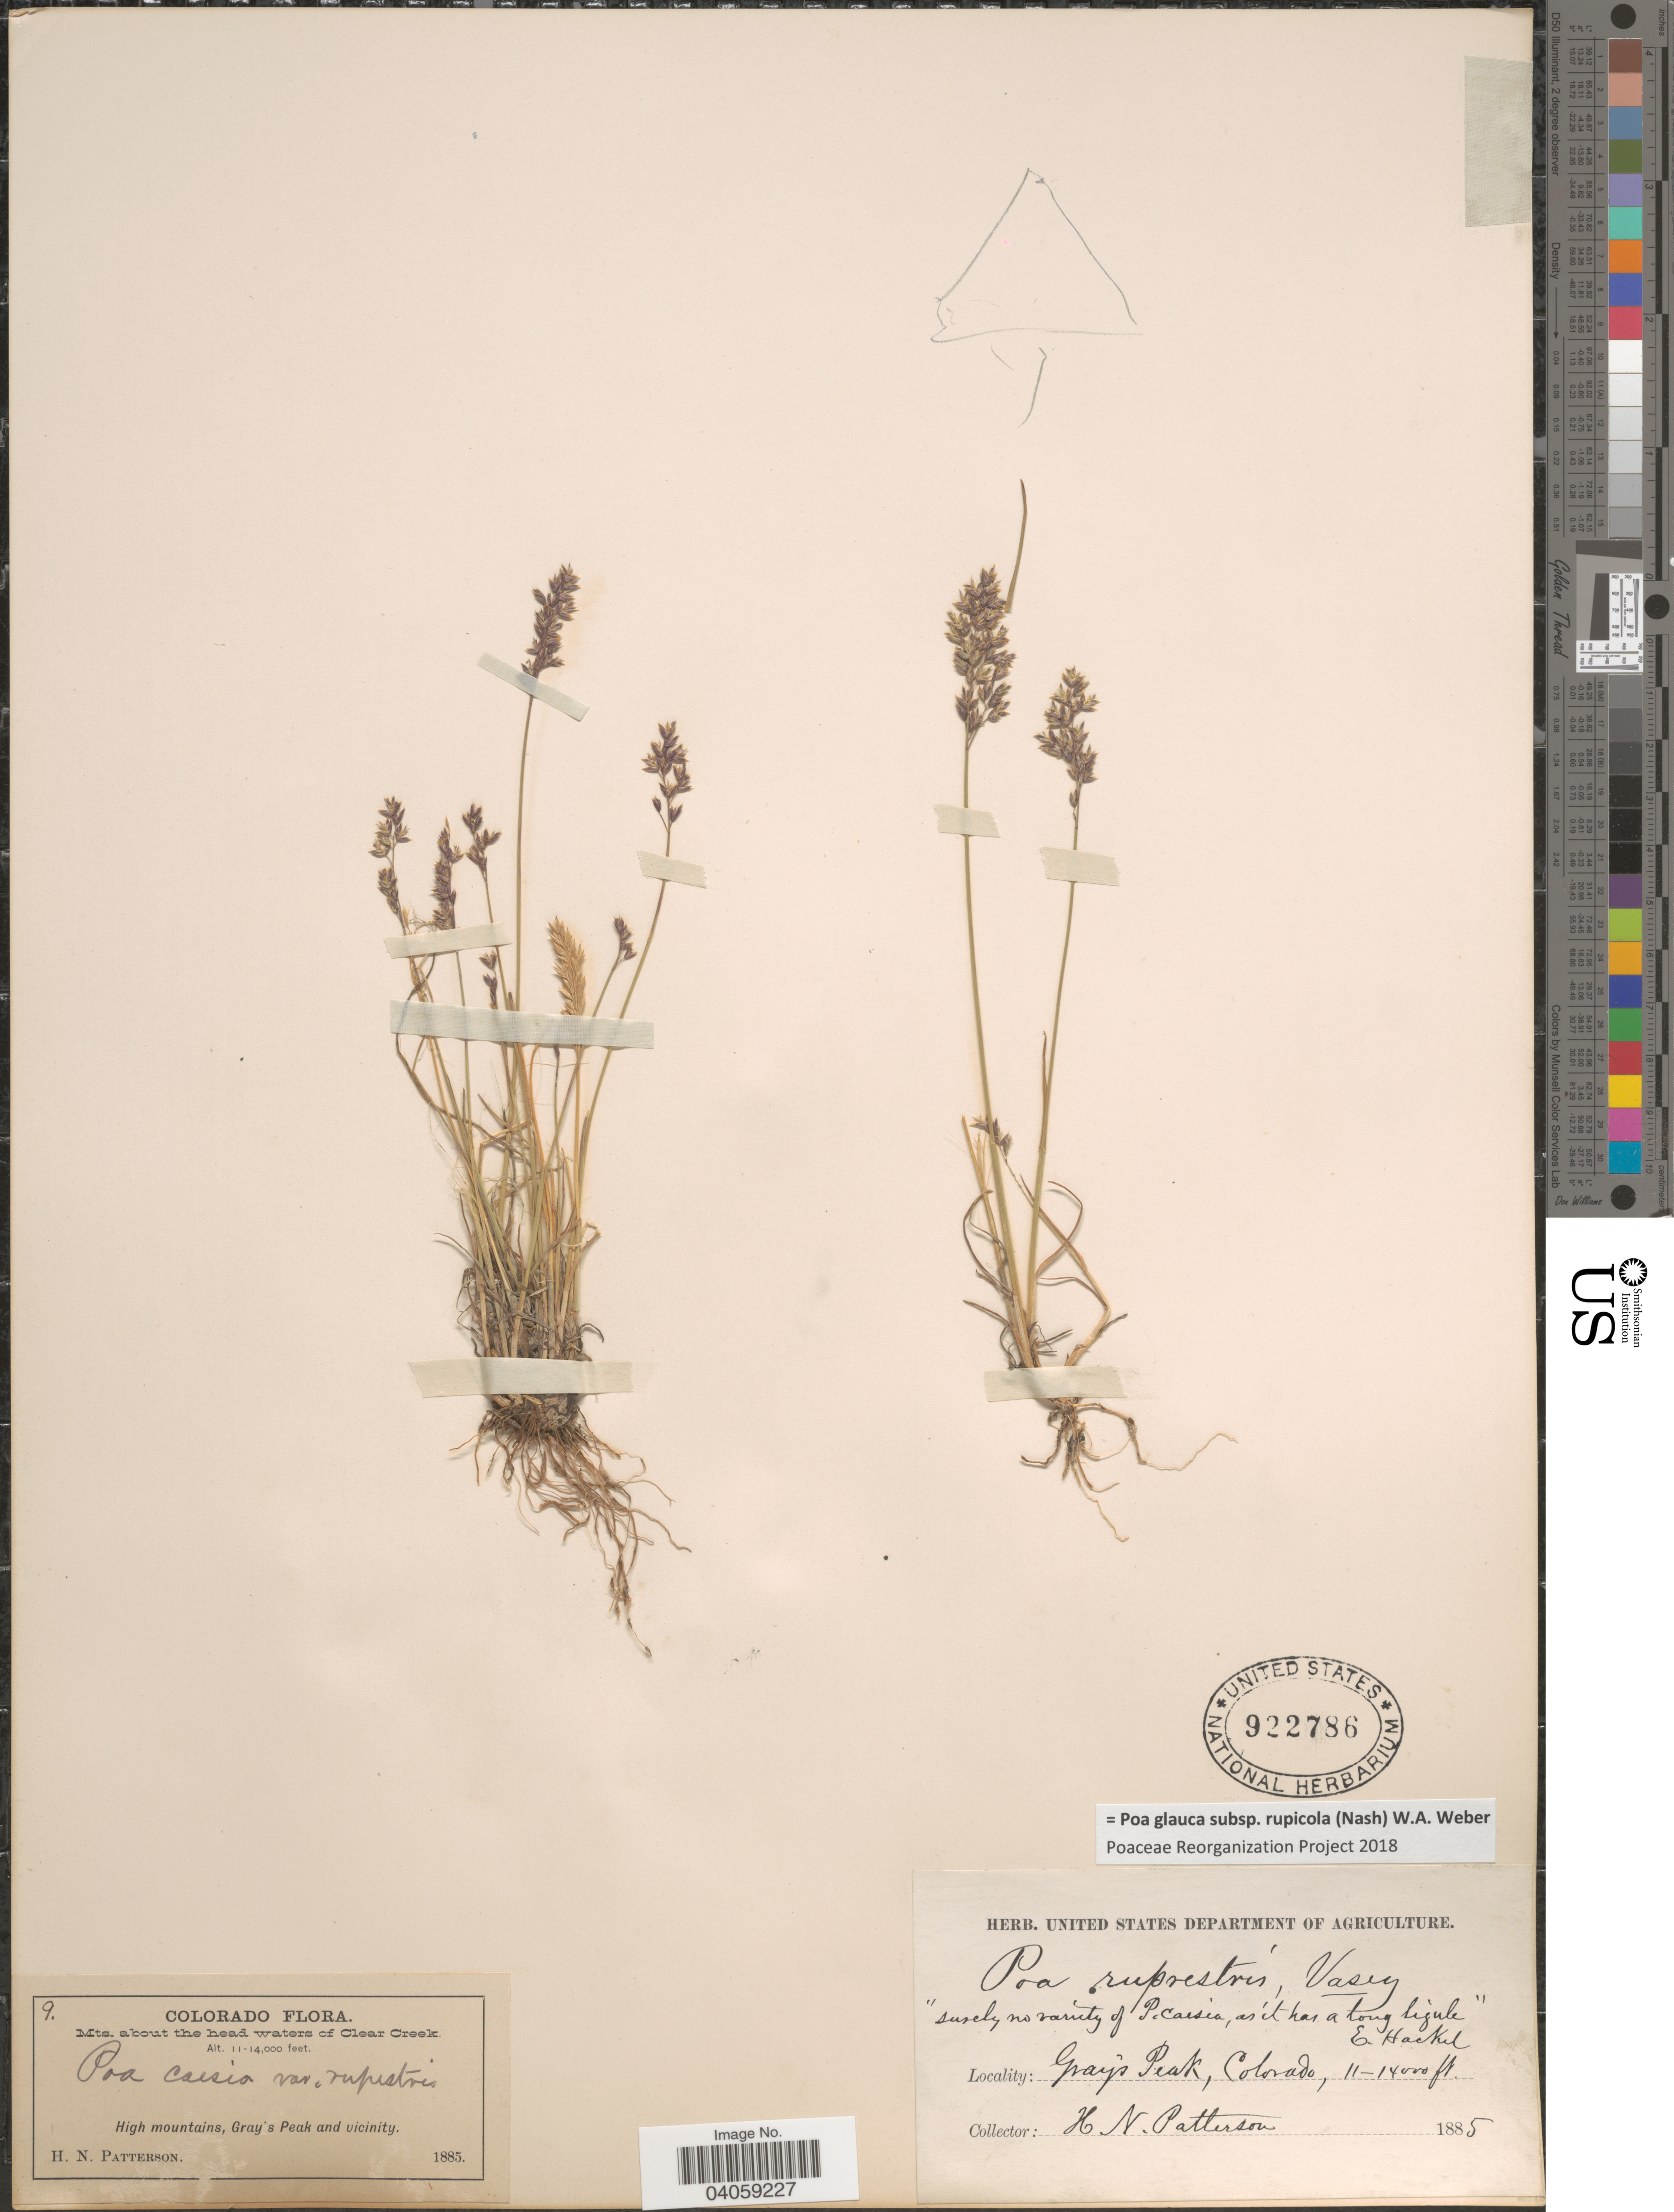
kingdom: Plantae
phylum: Tracheophyta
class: Liliopsida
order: Poales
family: Poaceae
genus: Poa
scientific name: Poa glauca subsp. rupicola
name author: (Nash) W.A. Weber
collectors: H. N. Patterson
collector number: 9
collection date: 1885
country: United States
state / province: Colorado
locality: Mts. about the head waters of Clear Creek. High mountains, Gray's Peak and vicinity.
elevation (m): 3353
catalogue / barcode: US 922786